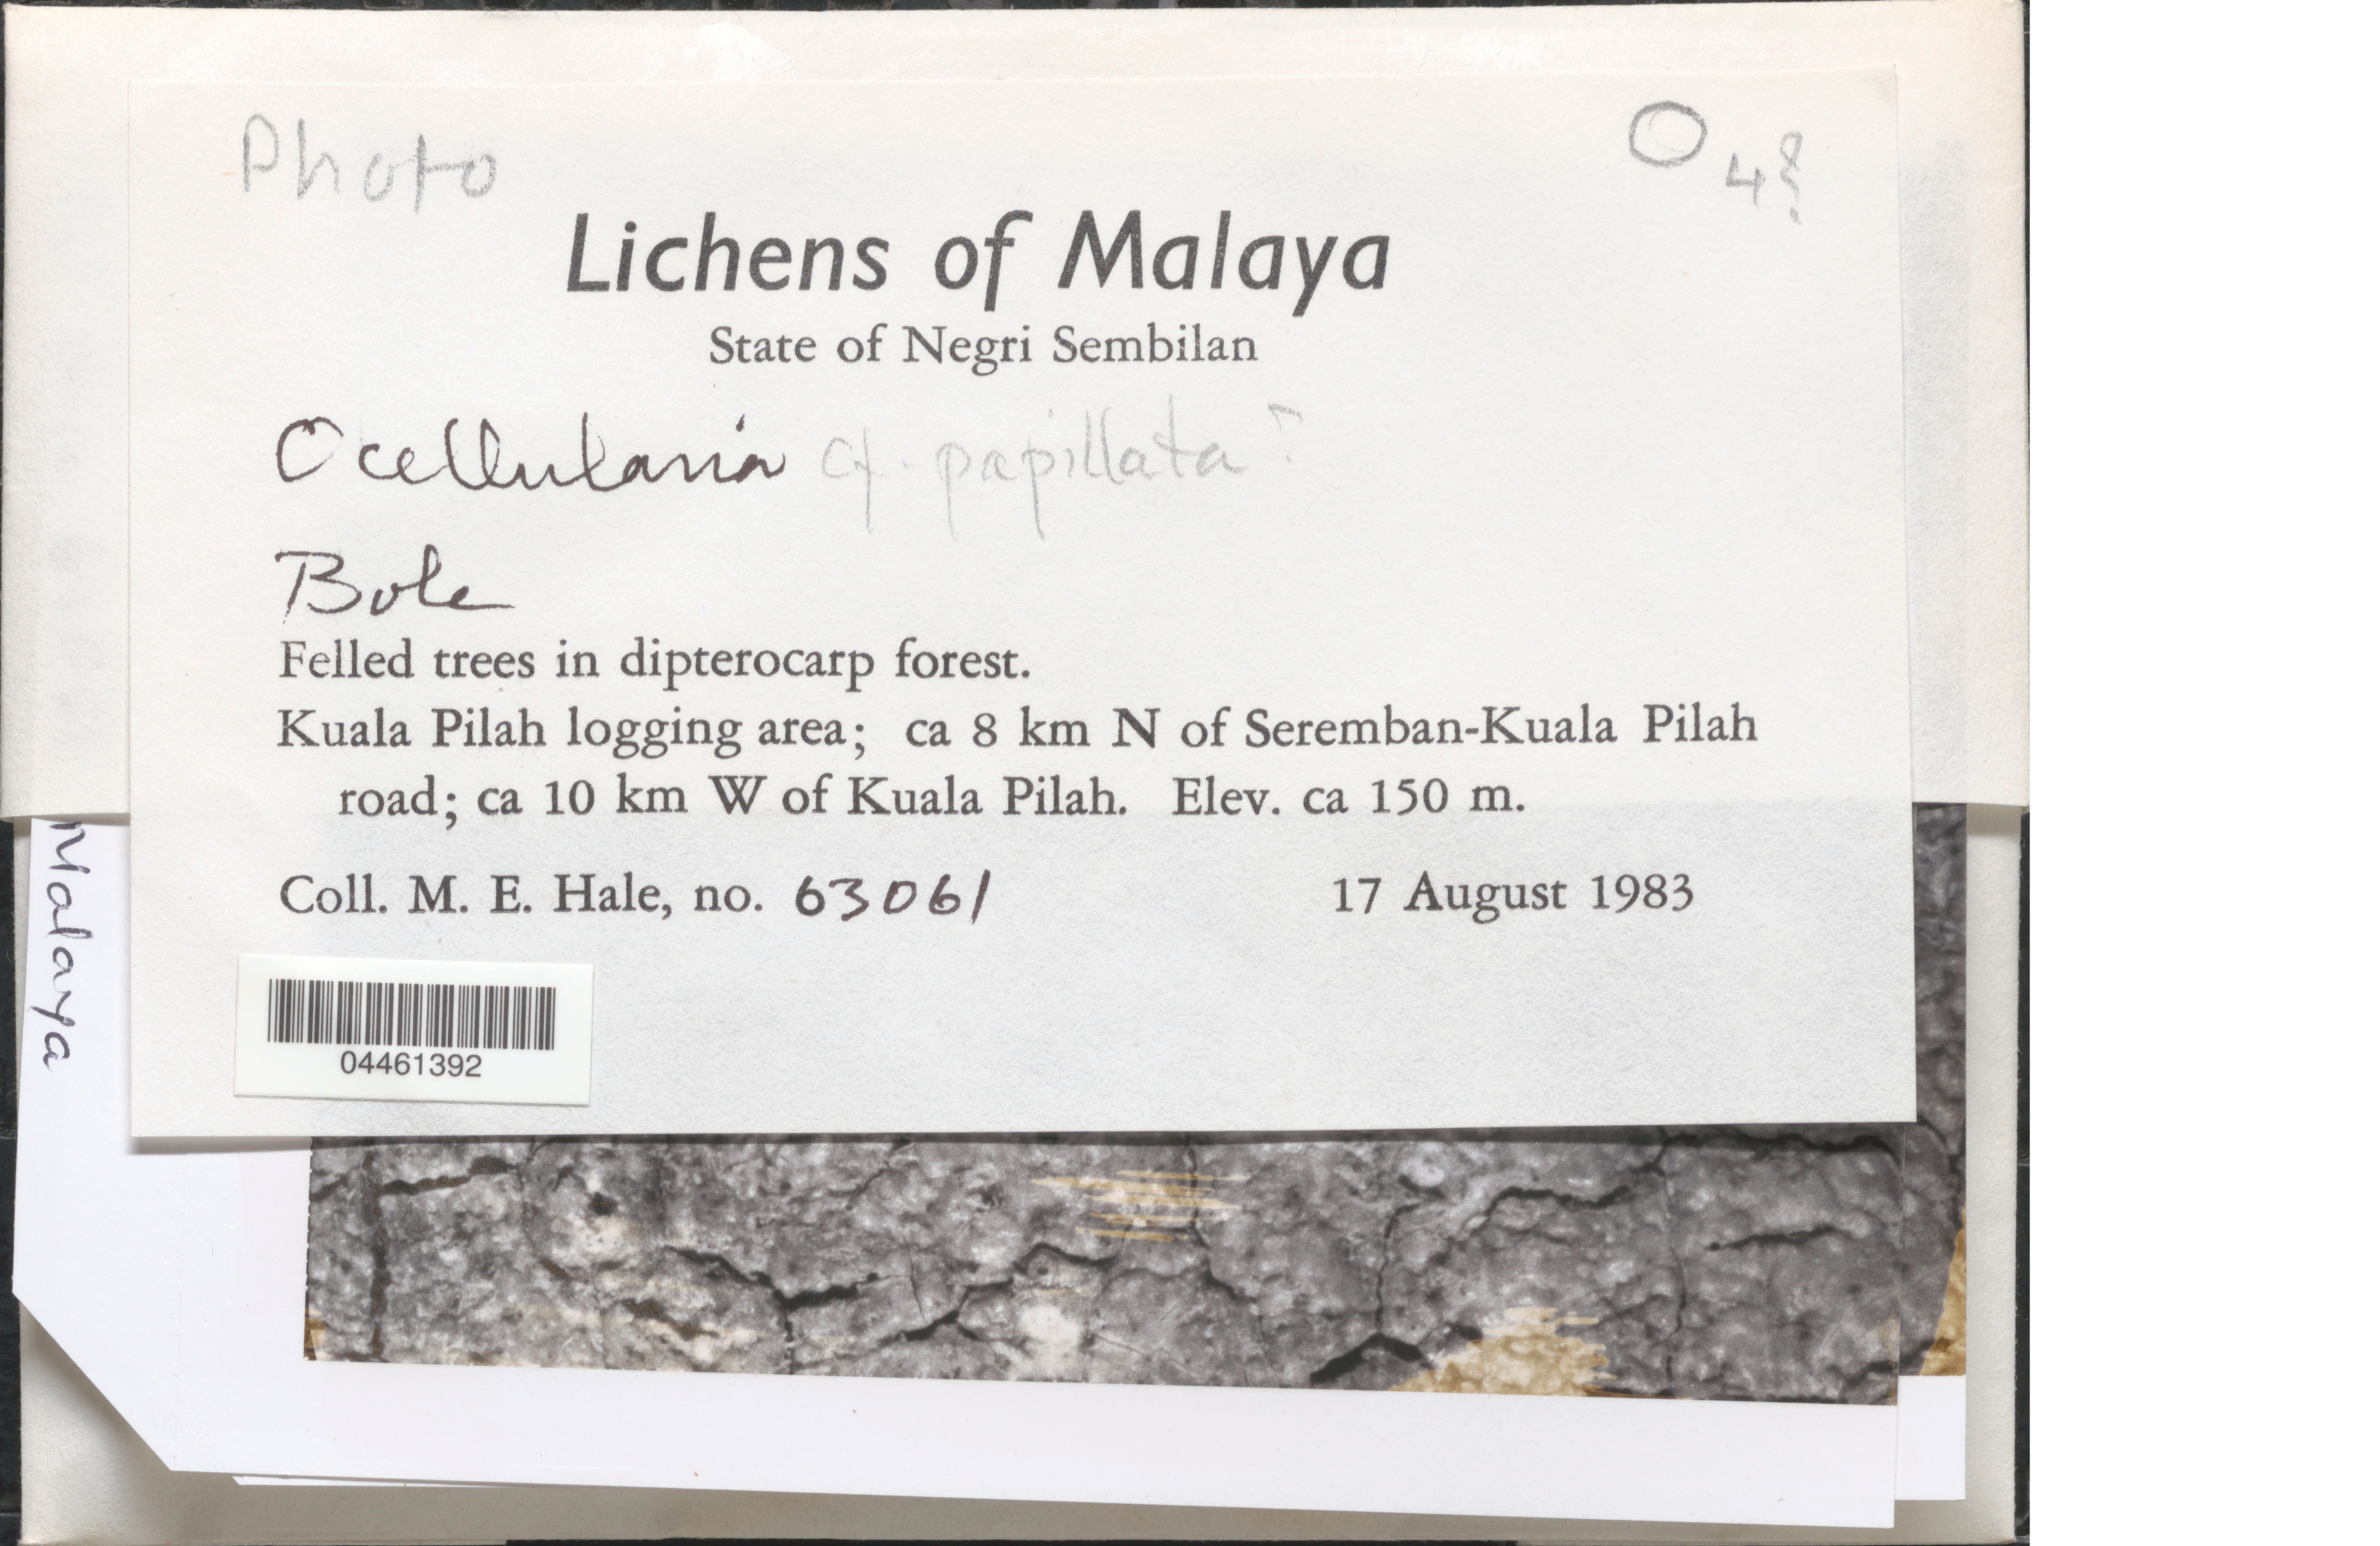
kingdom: Fungi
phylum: Ascomycota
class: Lecanoromycetes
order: Ostropales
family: Graphidaceae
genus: Ocellularia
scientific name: Ocellularia papillata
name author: (Leight.) Zahlbr.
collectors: M. Hale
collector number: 63061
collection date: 1983-08-17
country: Malaysia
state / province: Negeri Sembilan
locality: Malaya. State of Negri Sembilan. Kuala Pilah logging area; ca 8 km N of Seremban-Kuala Pilah road; ca 10 km W of Kuala Pilah.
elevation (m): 150